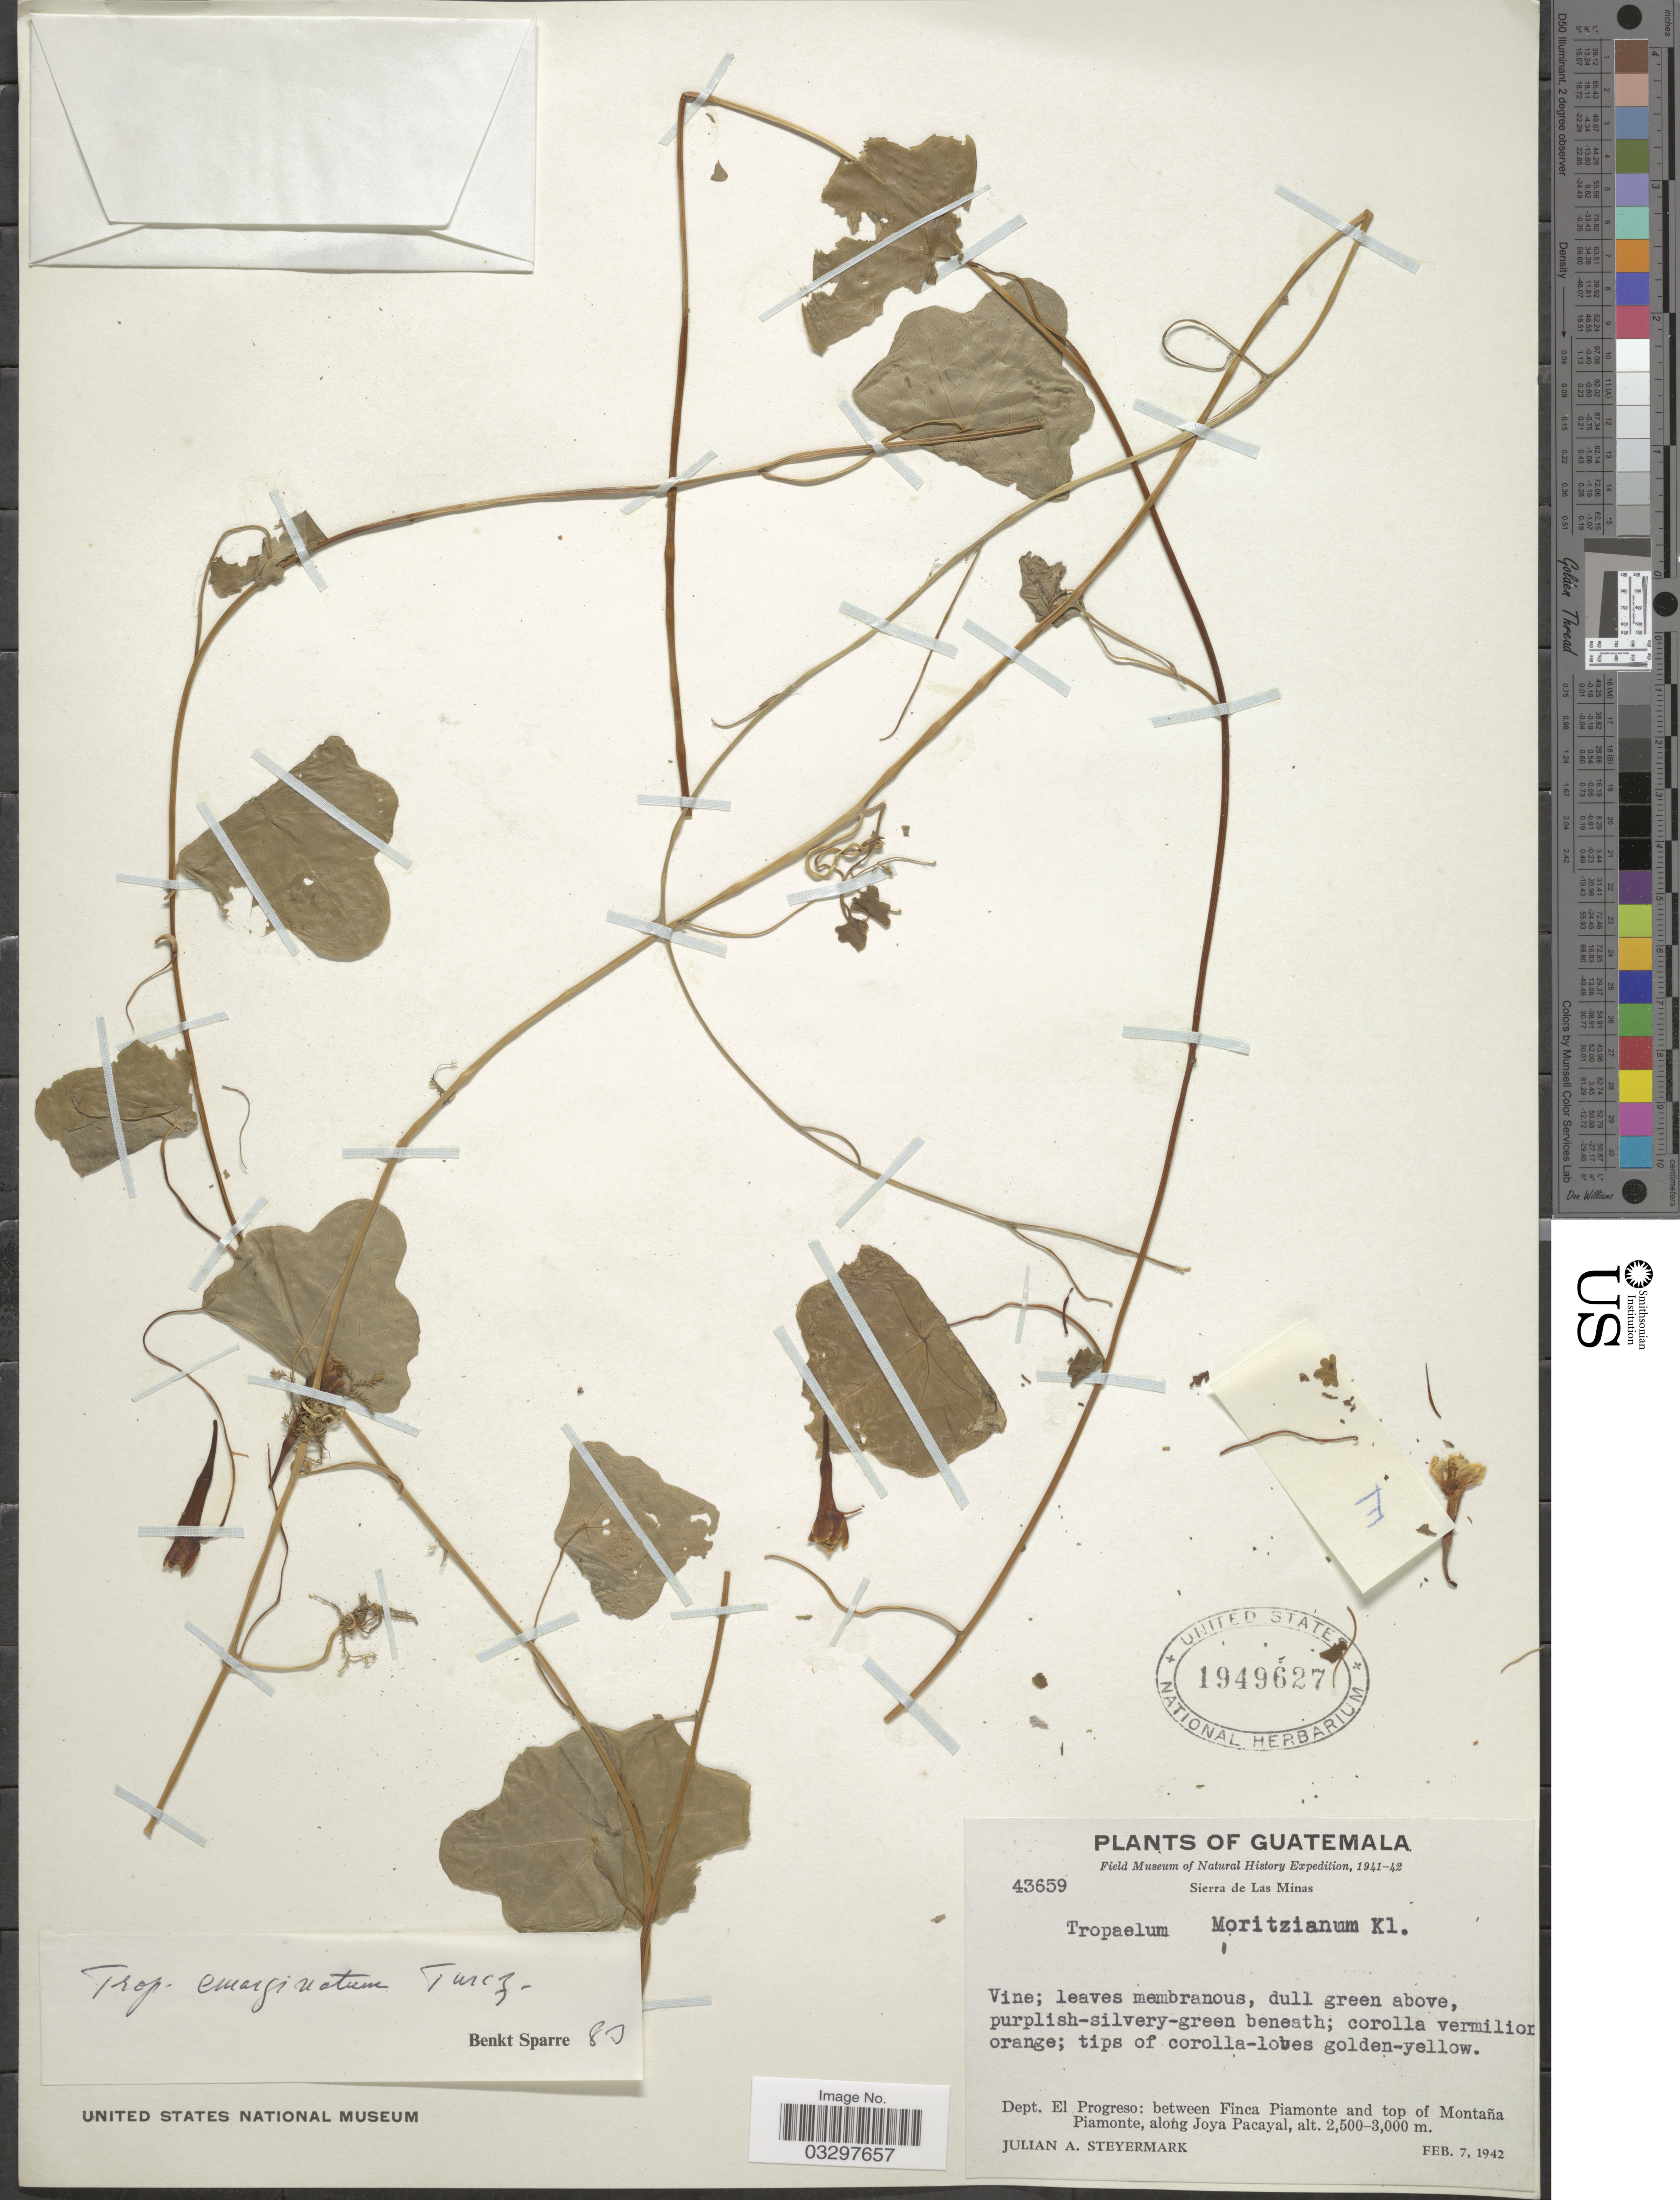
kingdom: Plantae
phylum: Tracheophyta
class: Magnoliopsida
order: Brassicales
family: Tropaeolaceae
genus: Tropaeolum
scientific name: Tropaeolum emarginatum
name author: Turcz.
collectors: J. Steyermark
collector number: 43659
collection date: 1942-02-07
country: Guatemala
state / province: El Progreso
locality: Sierra de Las Minas. Dept. El Progreso: between Finca Piamonte and top of Montaña Piamonte, along Joya Pacayal.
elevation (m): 2500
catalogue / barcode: US 1949627